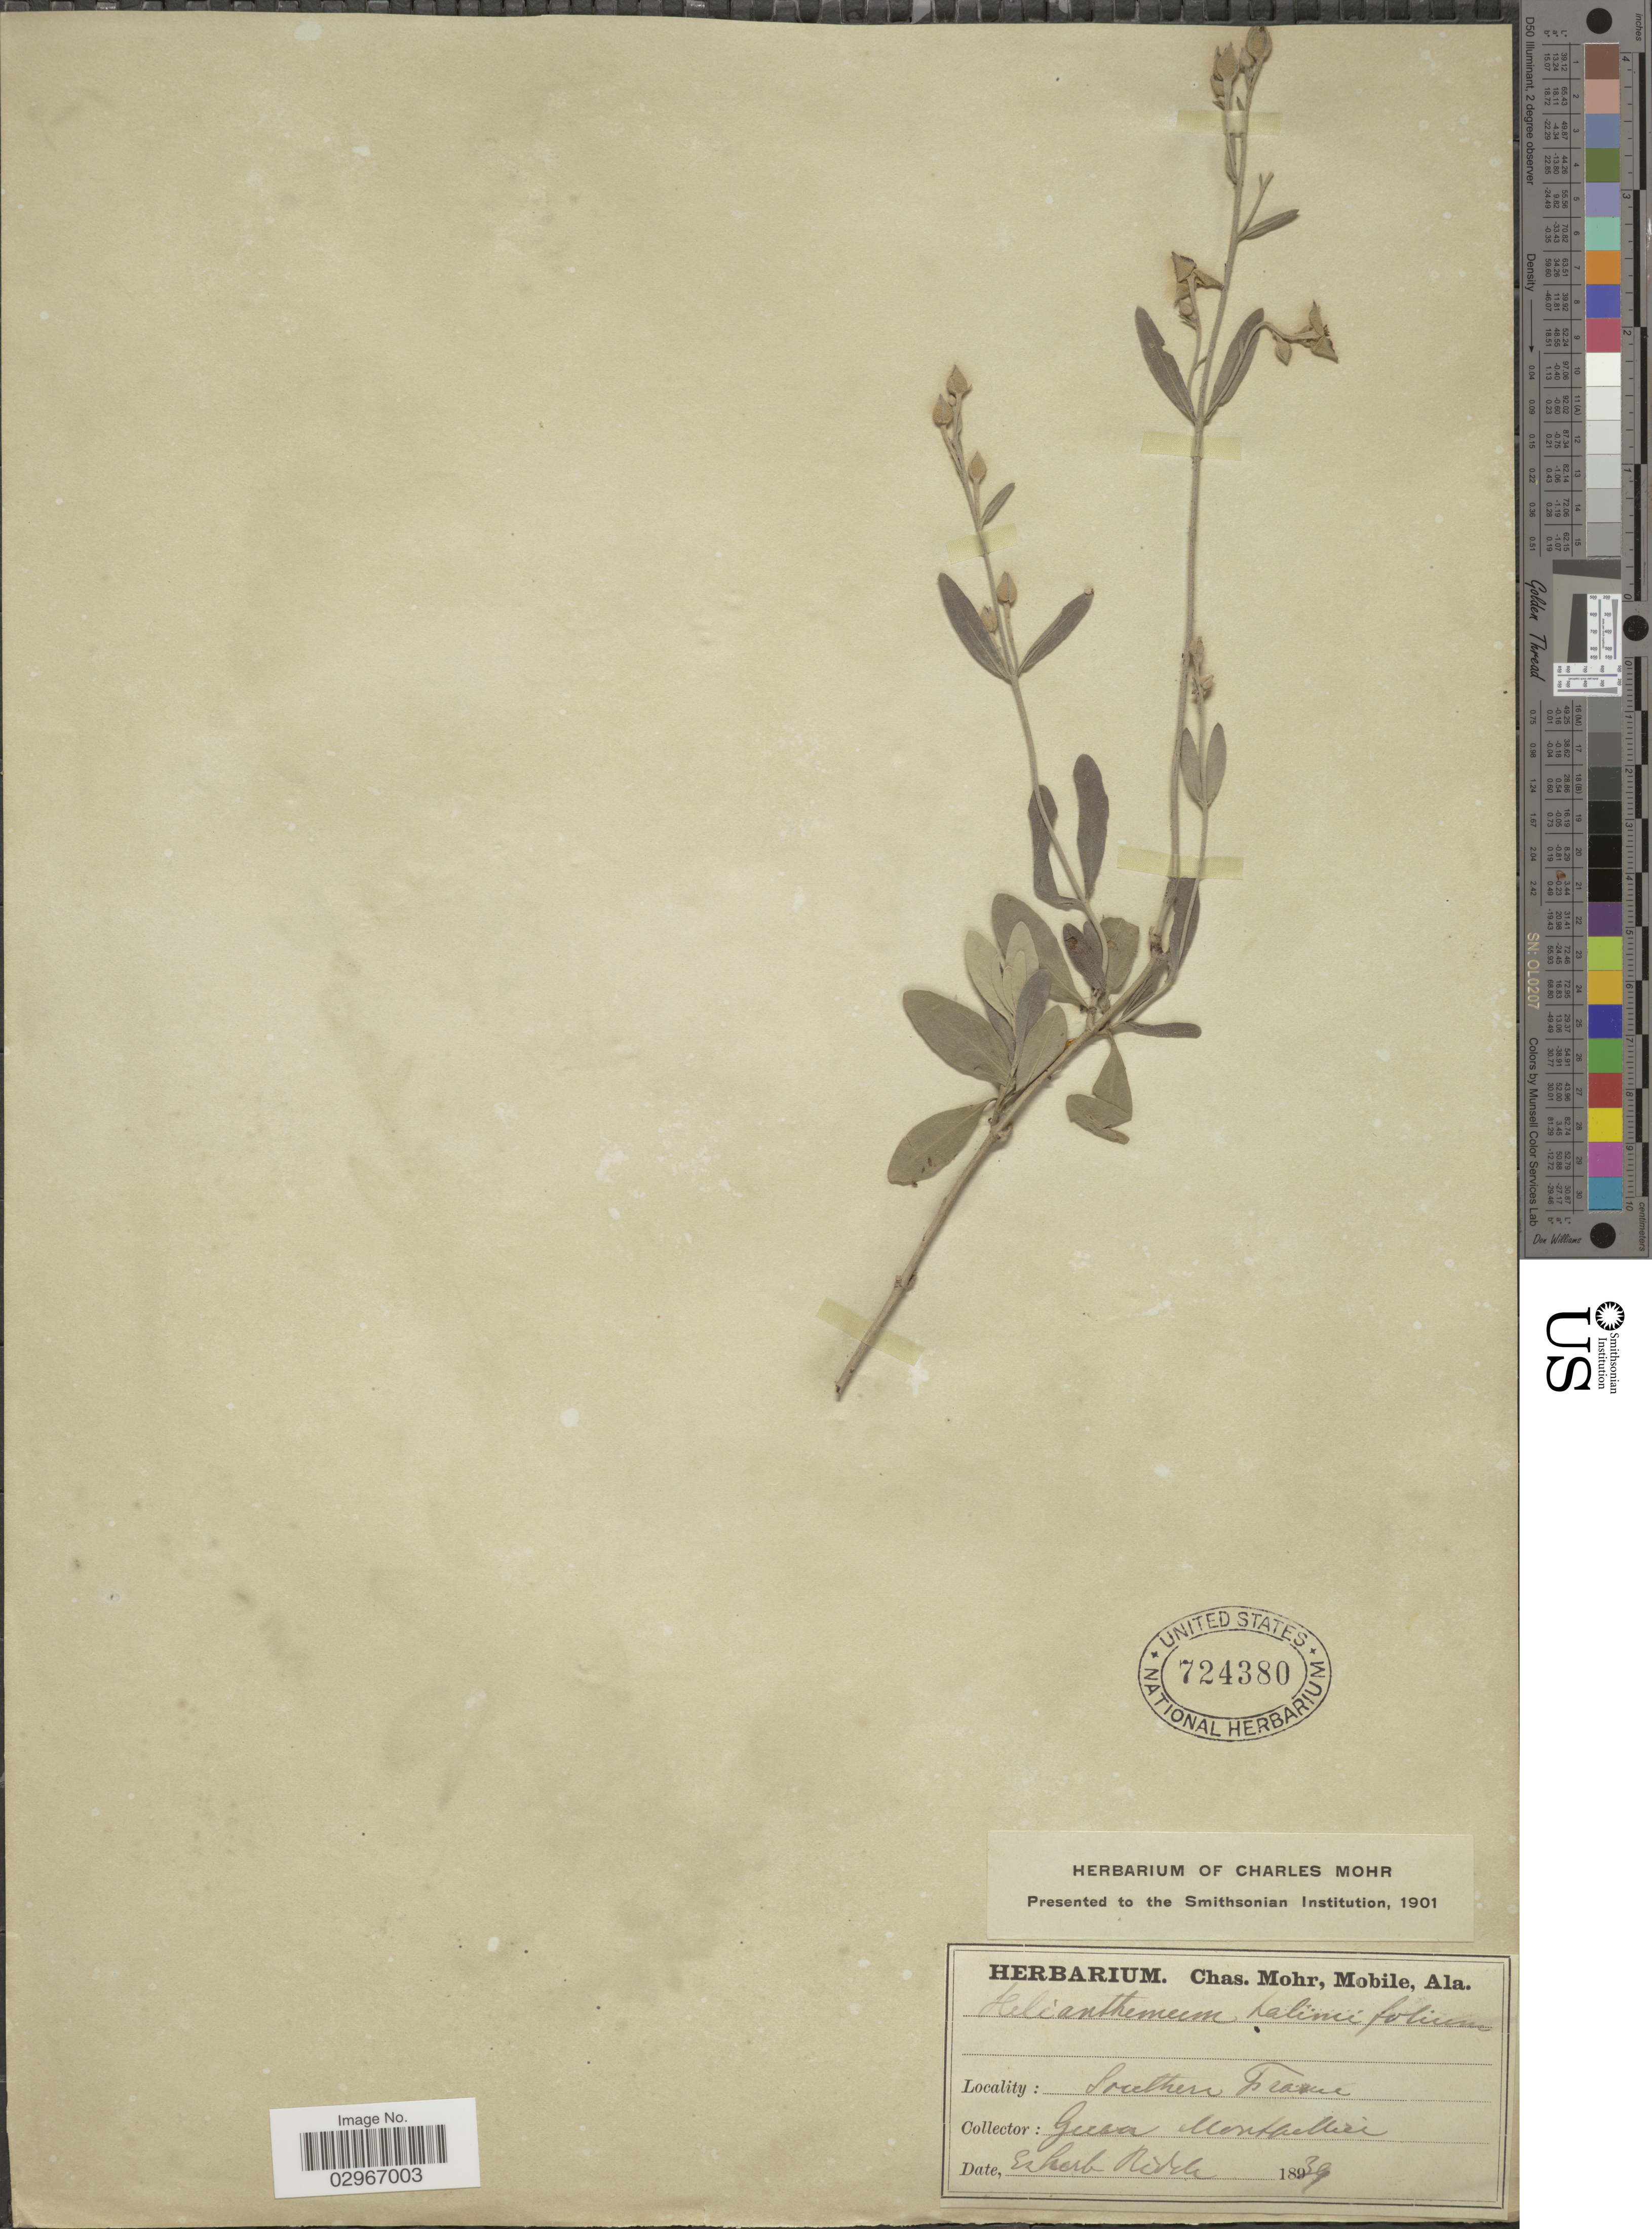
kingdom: Plantae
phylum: Tracheophyta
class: Magnoliopsida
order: Malvales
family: Cistaceae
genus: Helianthemum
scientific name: Helianthemum halimifolium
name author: (L.) Pers.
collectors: ex herb. Ridele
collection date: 1839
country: France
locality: Southern France. Gueca [interpreted] Montpellier.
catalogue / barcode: US 724380